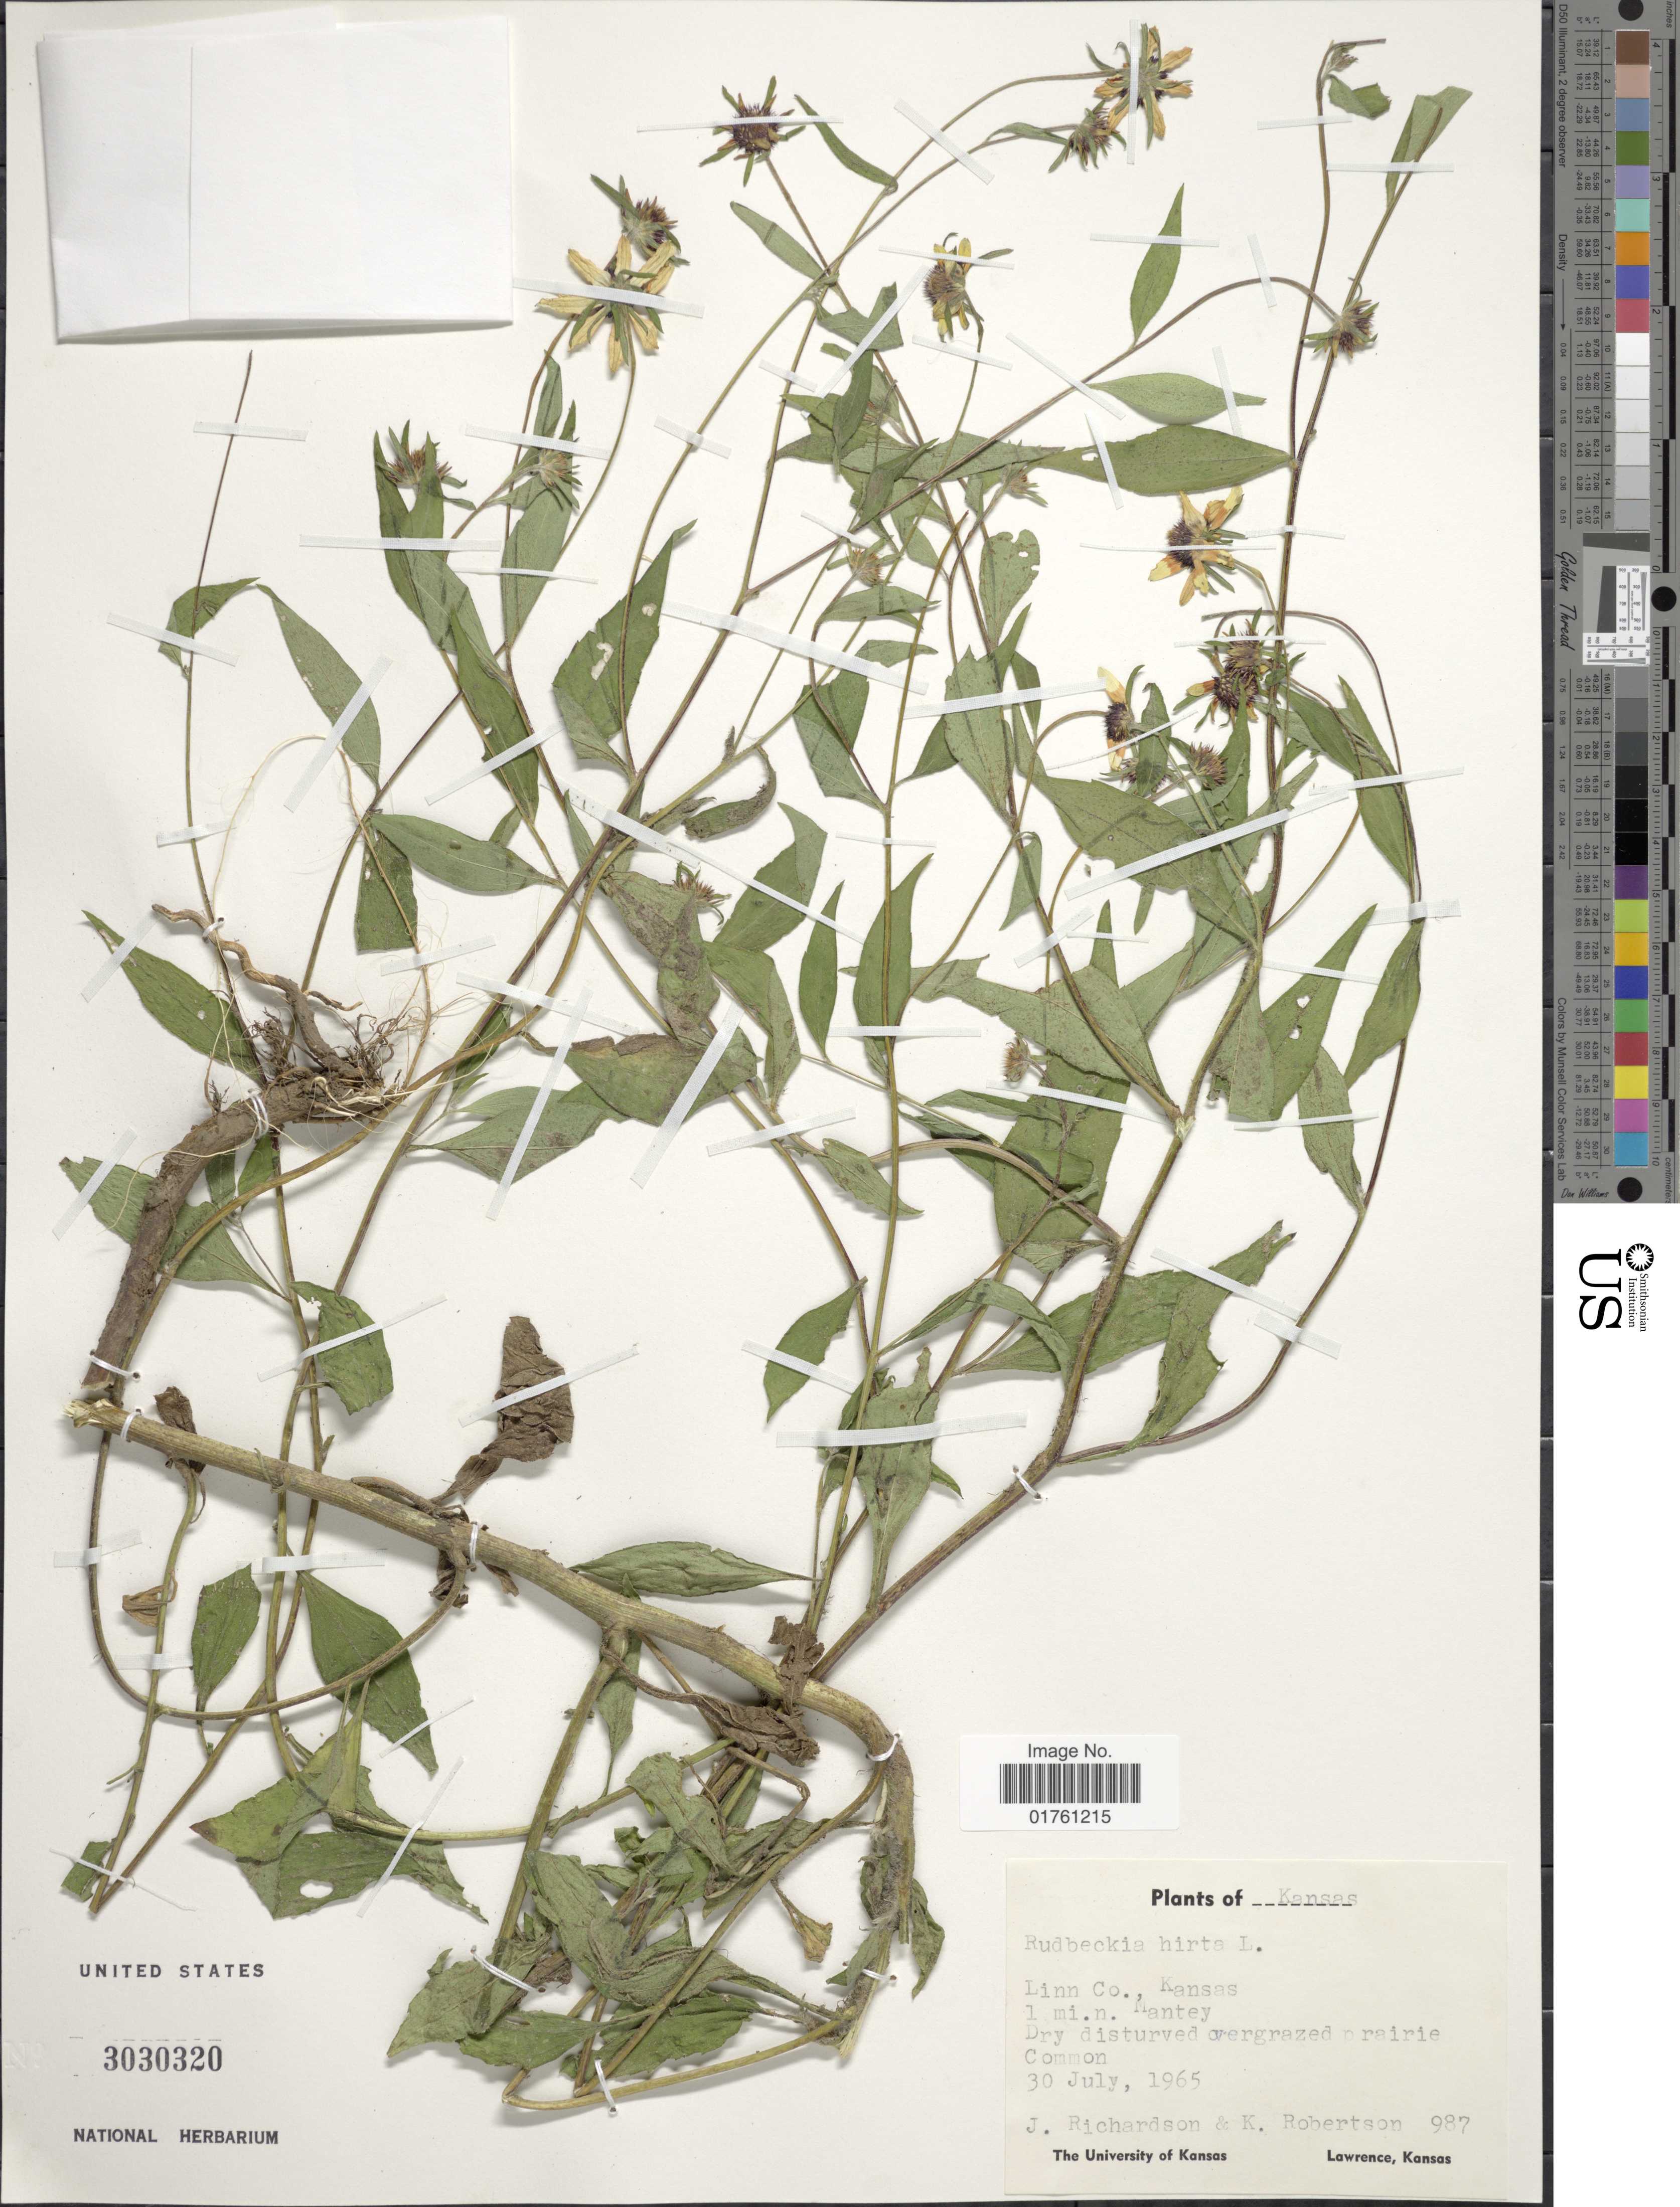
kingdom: Plantae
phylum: Tracheophyta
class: Magnoliopsida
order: Asterales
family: Asteraceae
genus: Rudbeckia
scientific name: Rudbeckia hirta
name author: L.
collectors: J. Richardson & K. Robertson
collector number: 987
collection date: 1965-07-30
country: United States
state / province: Kansas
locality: Linn Co. Kansas, 1 mi n. Mantey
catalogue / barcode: US 3030320